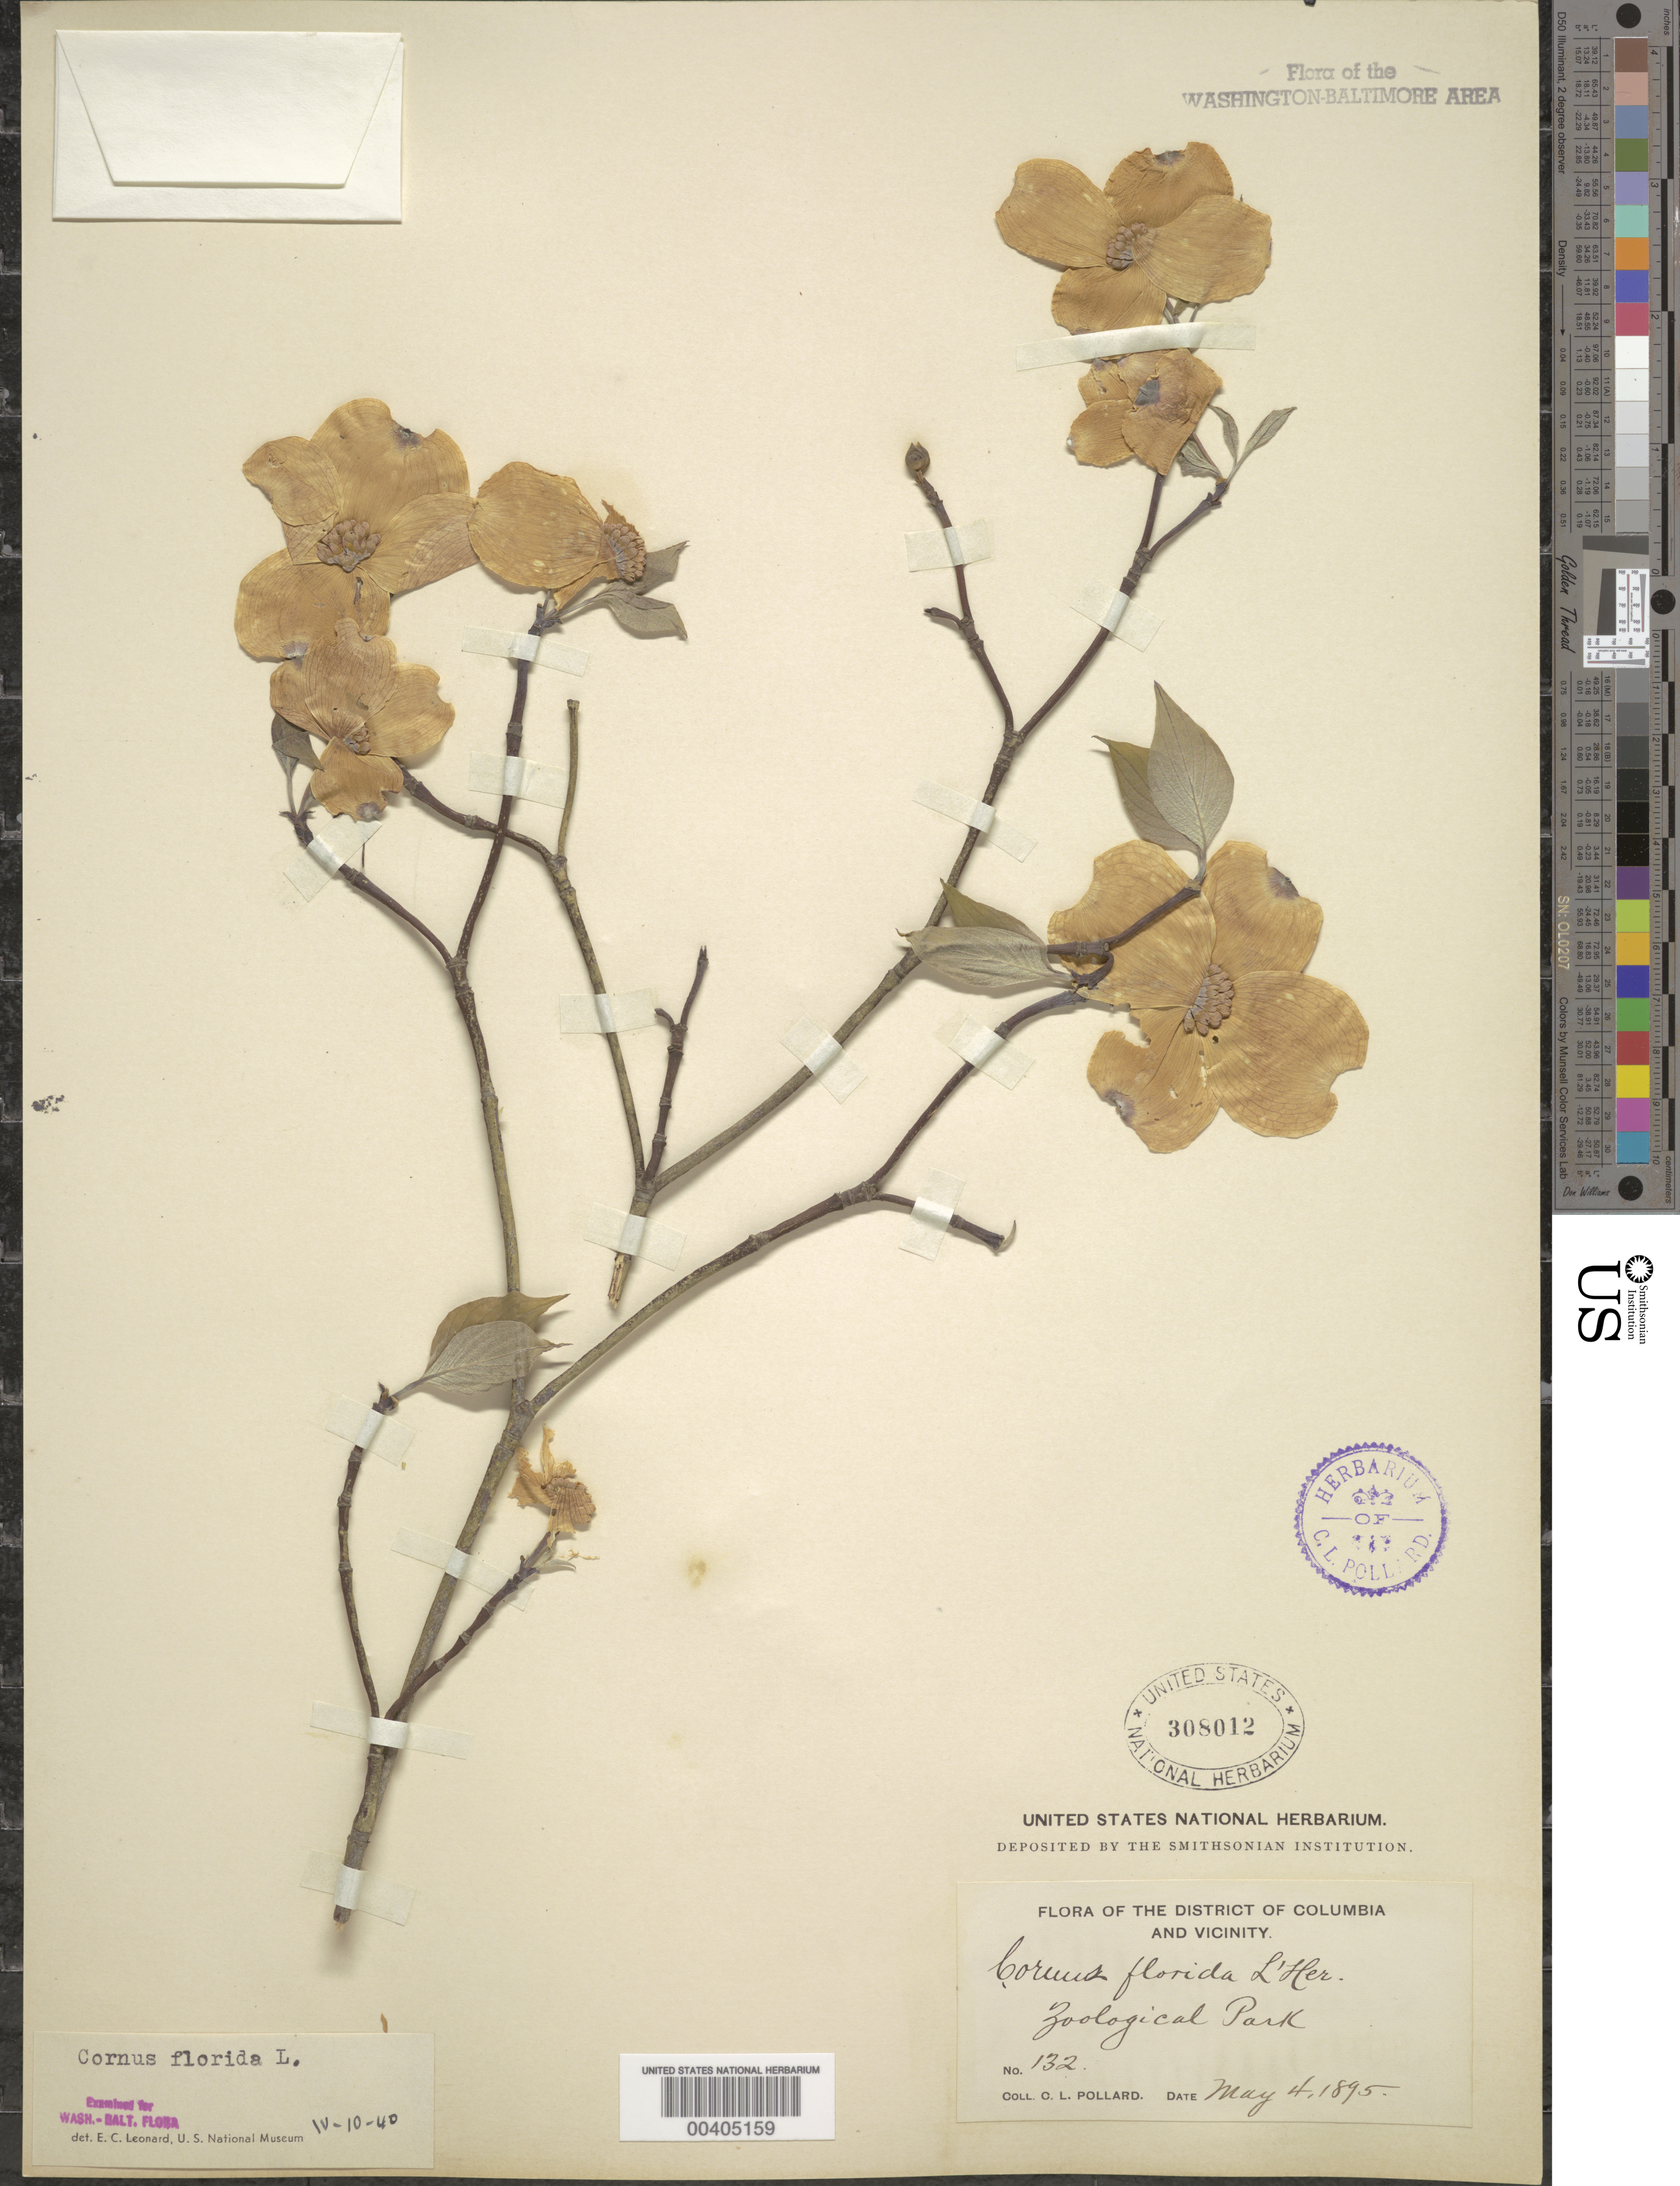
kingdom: Plantae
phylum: Tracheophyta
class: Magnoliopsida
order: Cornales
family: Cornaceae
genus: Cornus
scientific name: Cornus florida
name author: L.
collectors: C. L. Pollard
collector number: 132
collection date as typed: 04 May 1895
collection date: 1895-05-04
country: United States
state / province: District of Columbia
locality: Zoological Park Rock Creek Park & vicinity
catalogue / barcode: US 308012